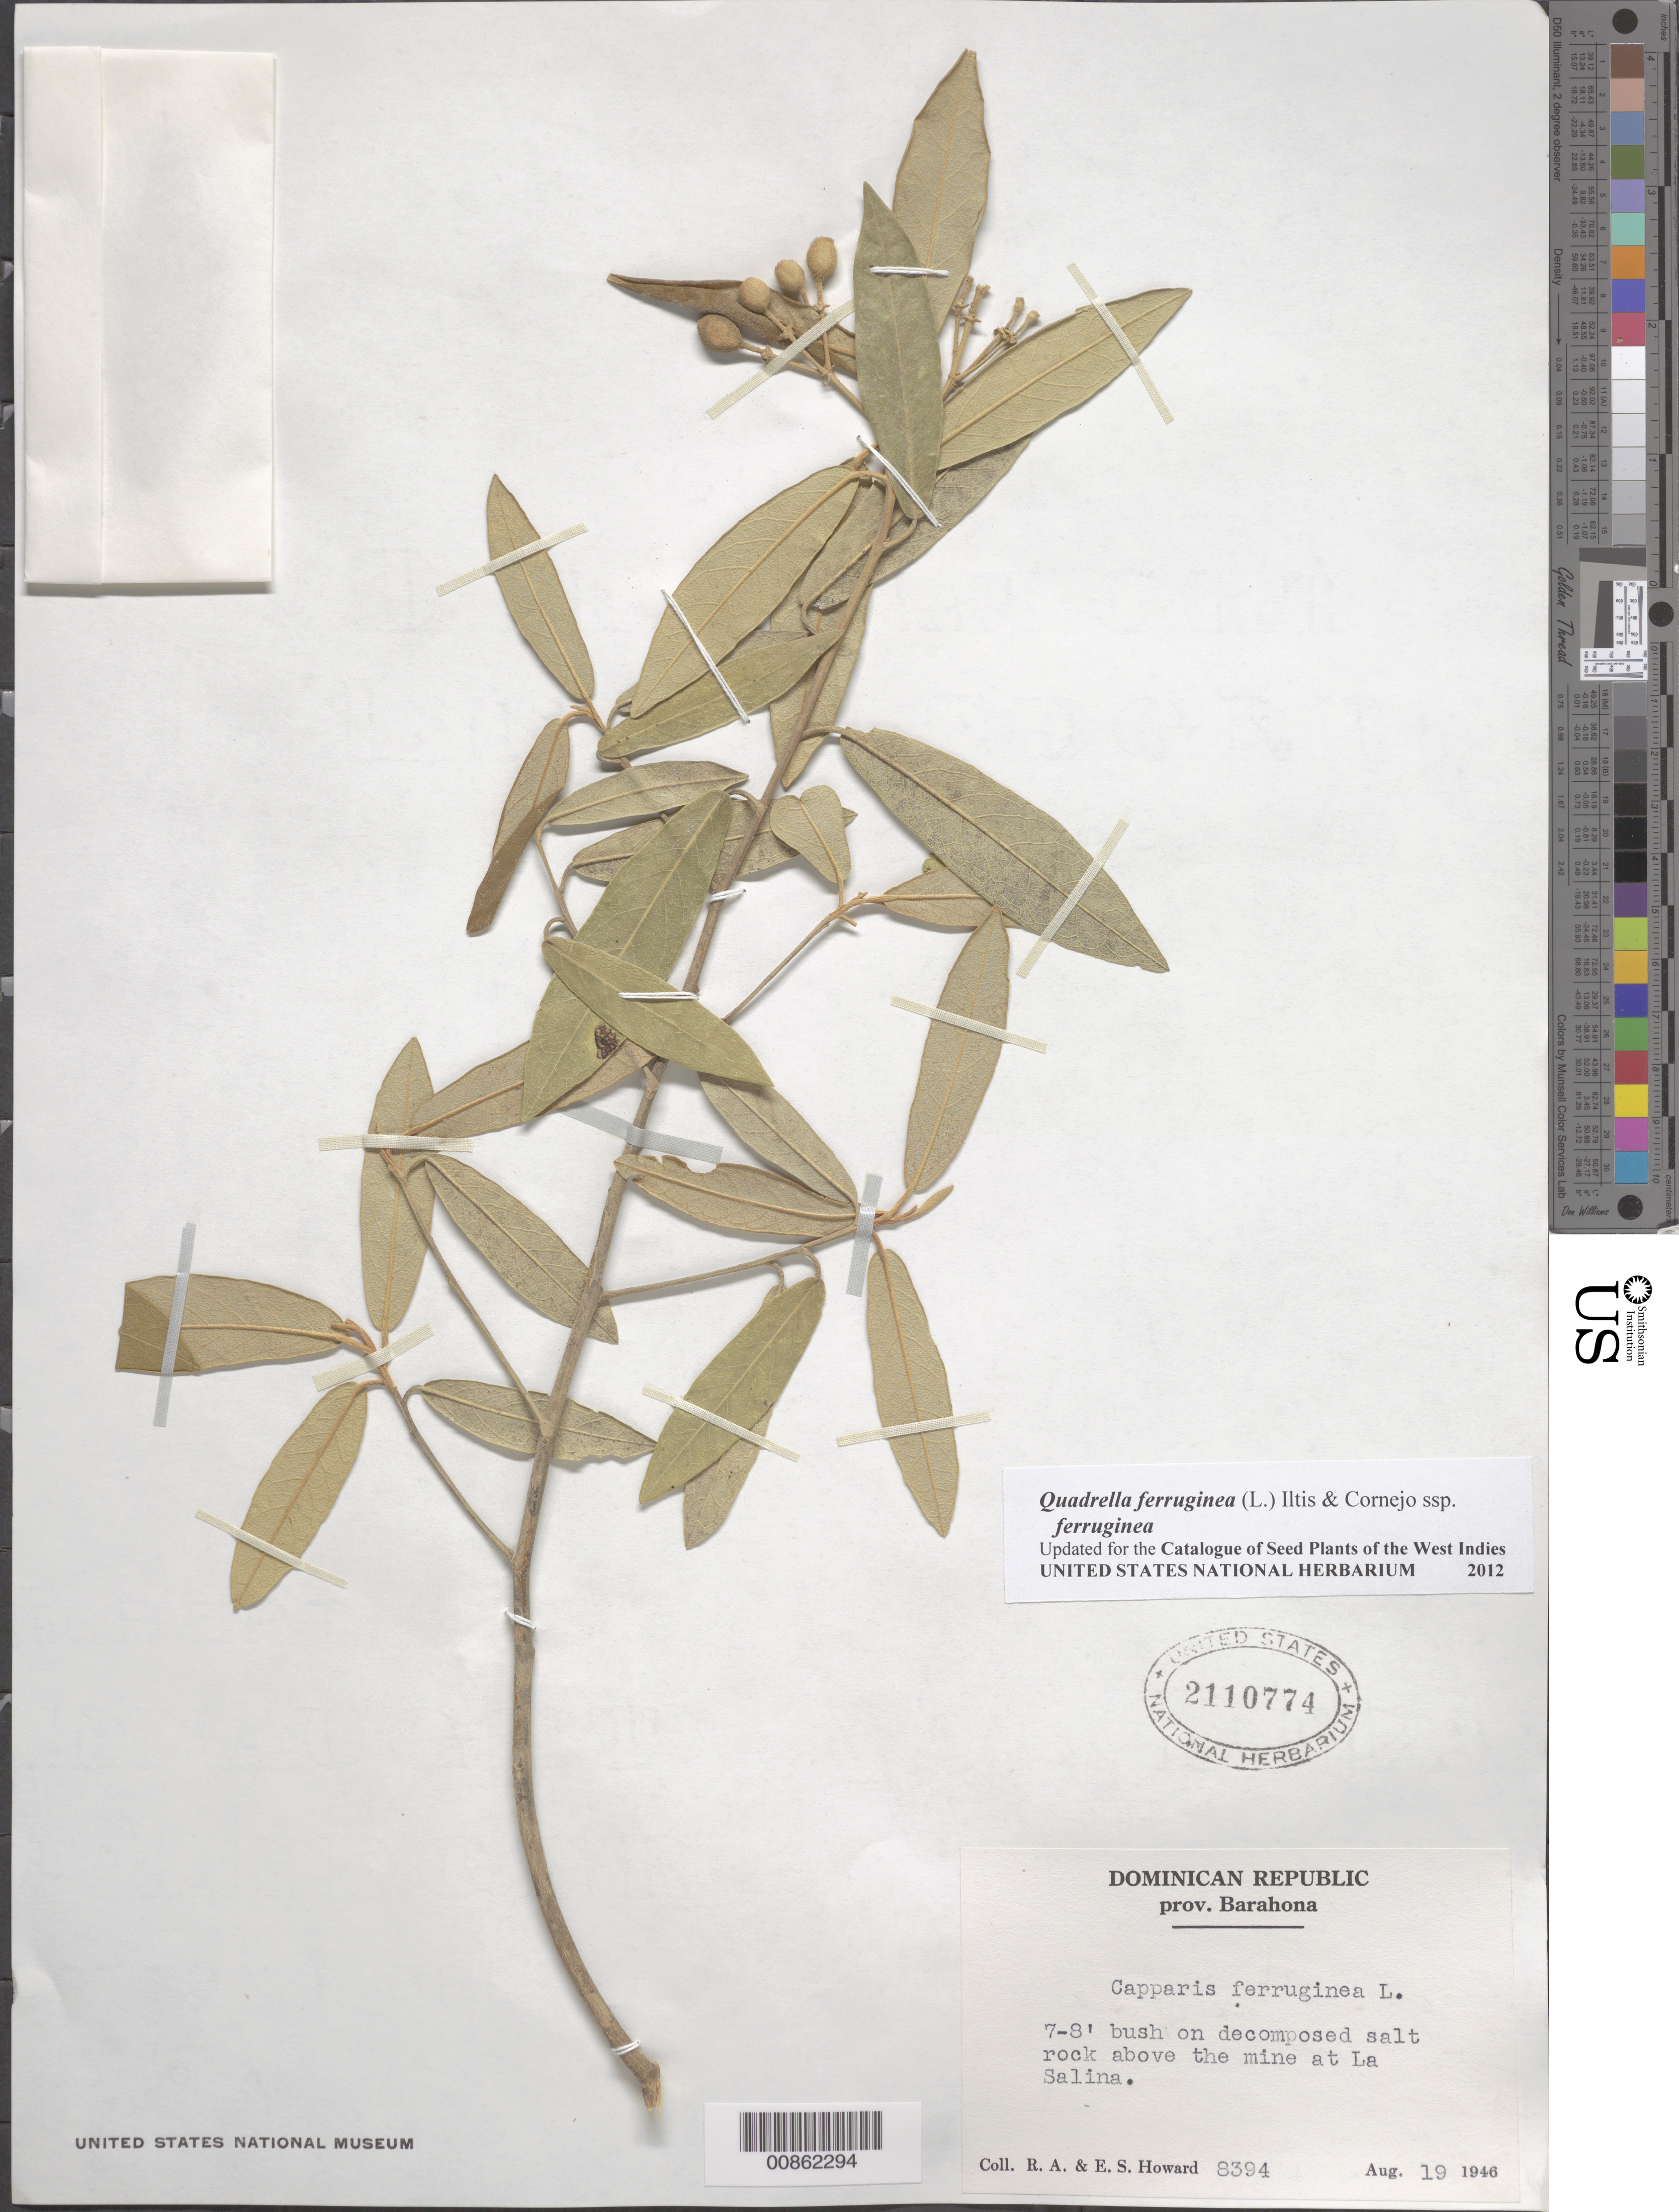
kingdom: Plantae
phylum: Tracheophyta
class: Magnoliopsida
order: Brassicales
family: Capparaceae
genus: Quadrella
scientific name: Quadrella ferruginea subsp. ferruginea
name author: (L.) Cornejo & Iltis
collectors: R. A. Howard & E. S. Howard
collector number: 8394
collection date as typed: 19 Aug 1946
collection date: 1946-08-19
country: Dominican Republic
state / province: Barahona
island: Hispaniola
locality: Above the mine at La Salina.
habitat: On decomposed salt rock.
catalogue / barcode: US 2110774